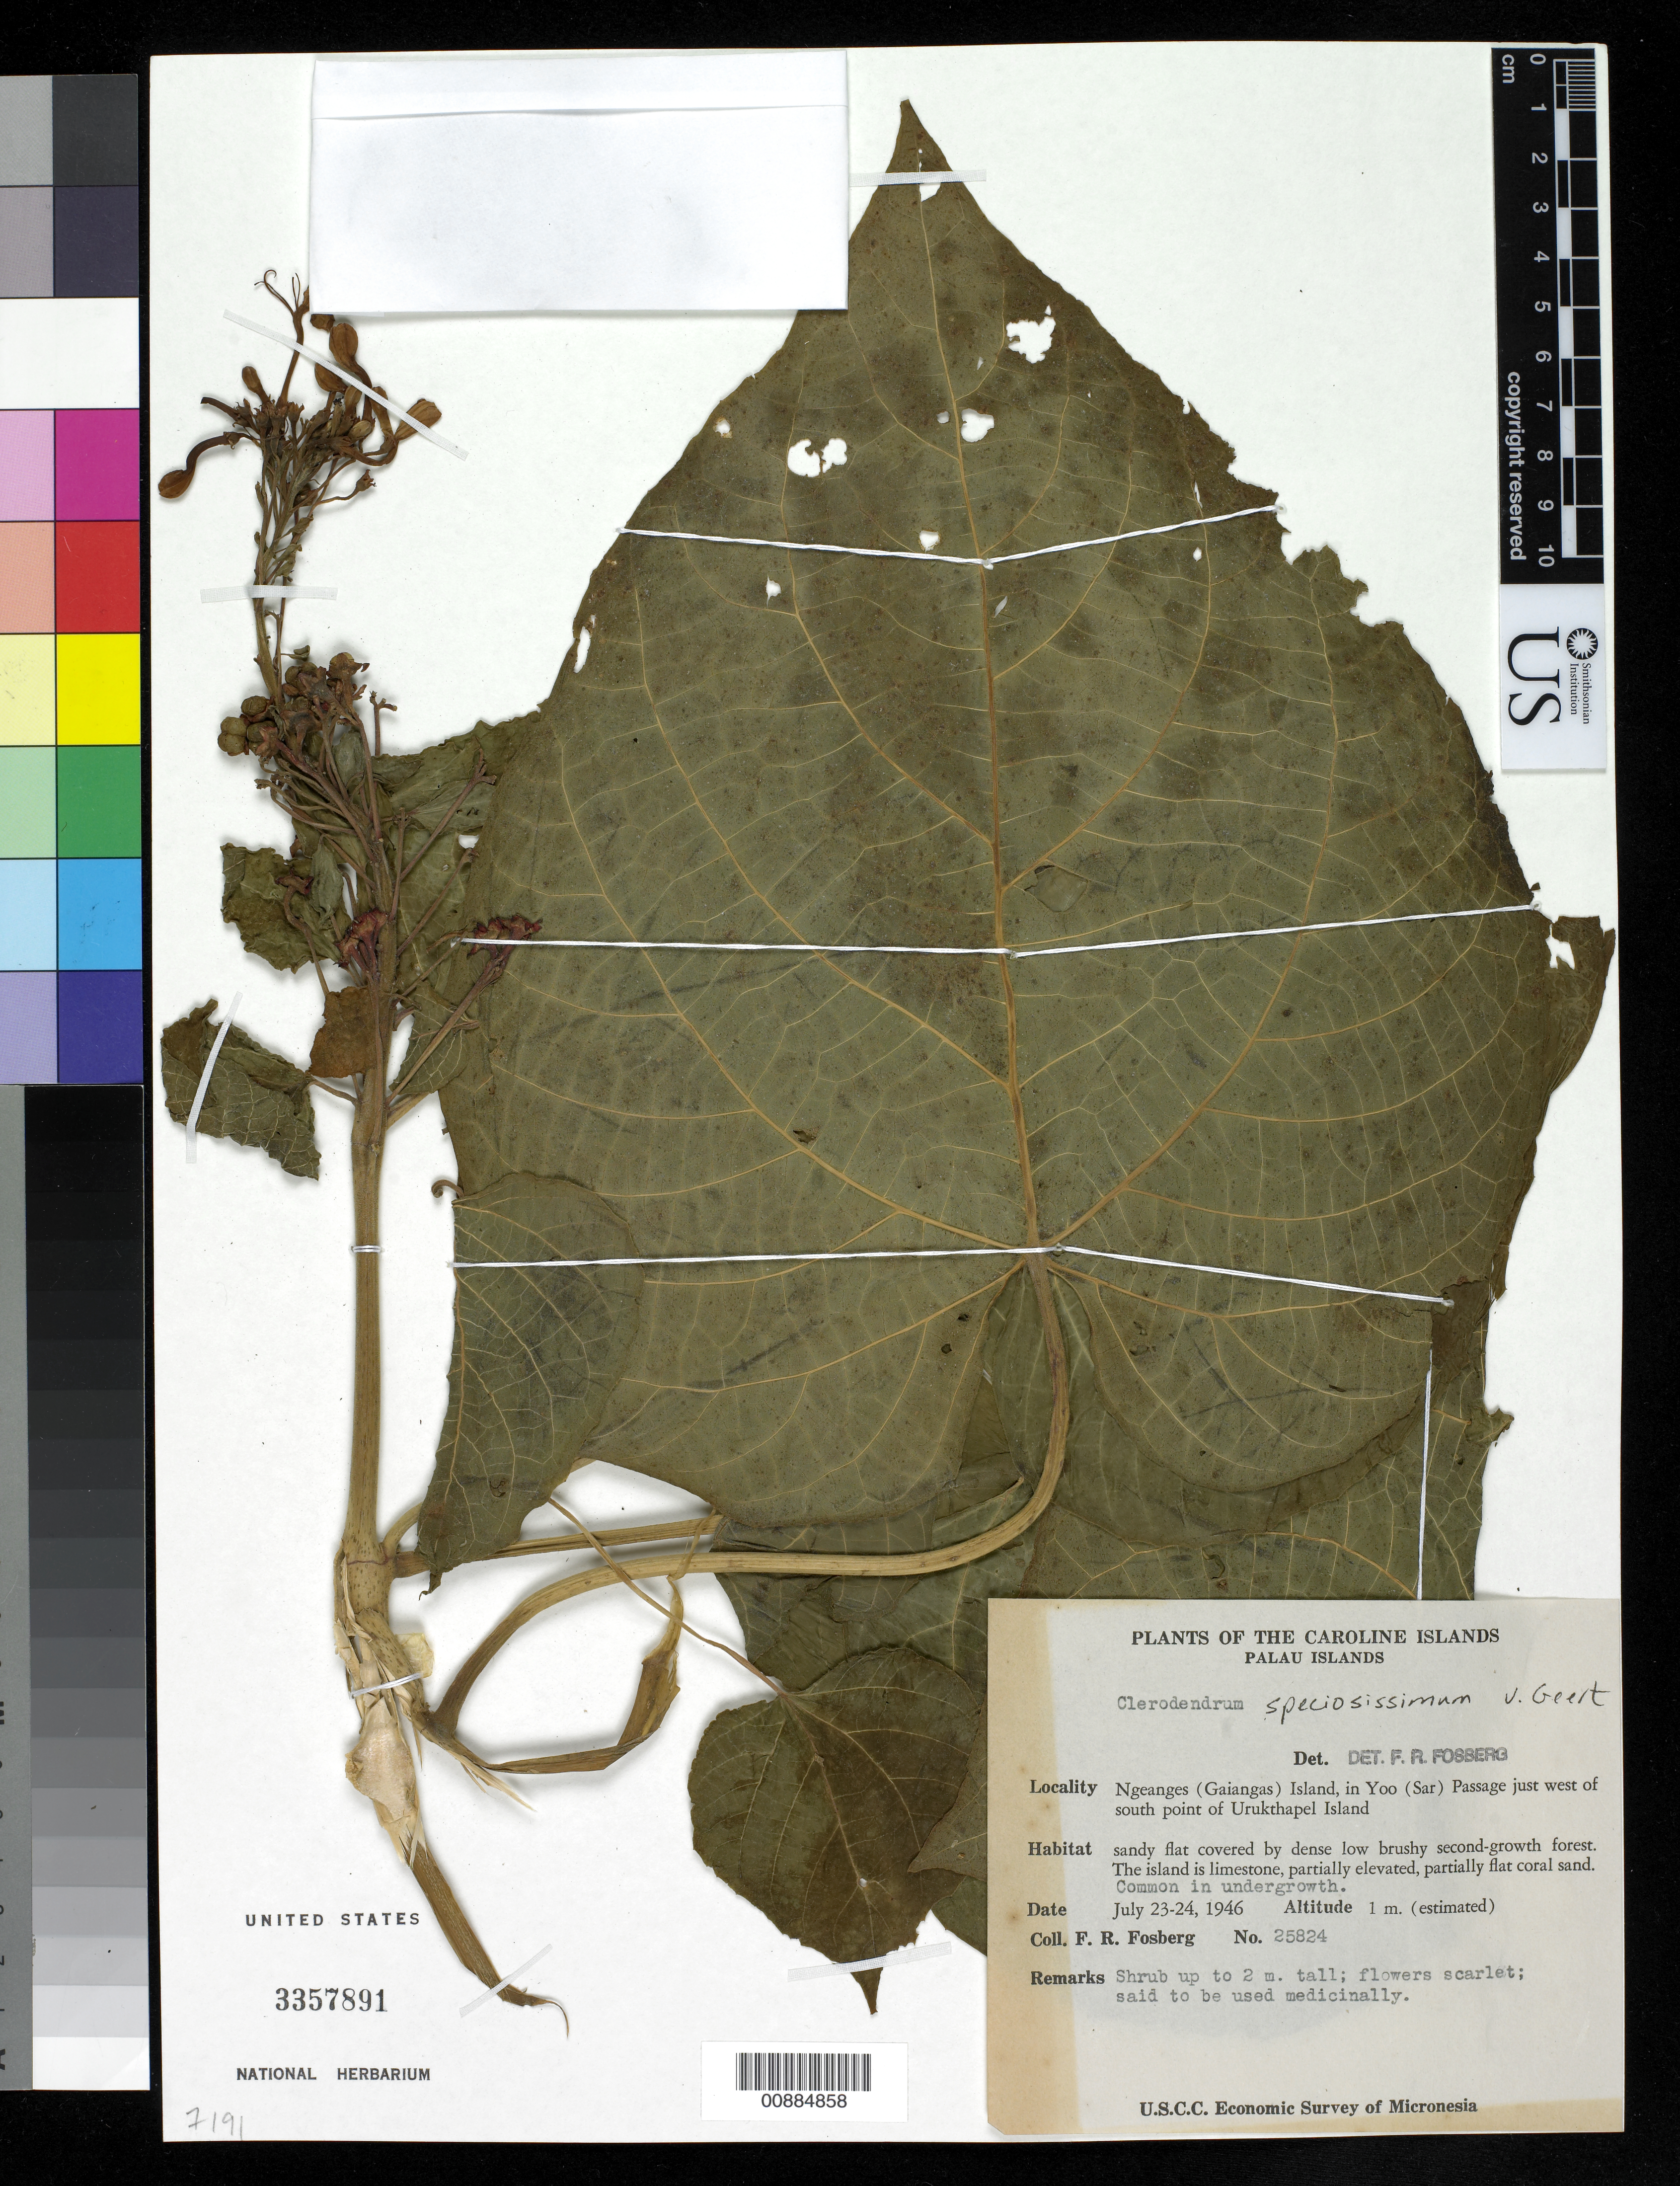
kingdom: Plantae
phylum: Tracheophyta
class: Magnoliopsida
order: Lamiales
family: Lamiaceae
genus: Clerodendrum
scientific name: Clerodendrum speciosissimum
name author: Drapiez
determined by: Wagner, W. L., (BOT), Smithsonian Institution - National Museum of Natural History (UNITED STATES)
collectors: F. R. Fosberg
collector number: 25824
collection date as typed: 23 Jul 1946 to 24 Jul 1946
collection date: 1946-07-23/1946-07-24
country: Palau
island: Ngeanges (Gaiangas)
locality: In Yoo (Sar) Passage just west of south point of Urukthapel Island (Also known as Gaiangas I.)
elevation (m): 1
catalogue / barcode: US 3357891